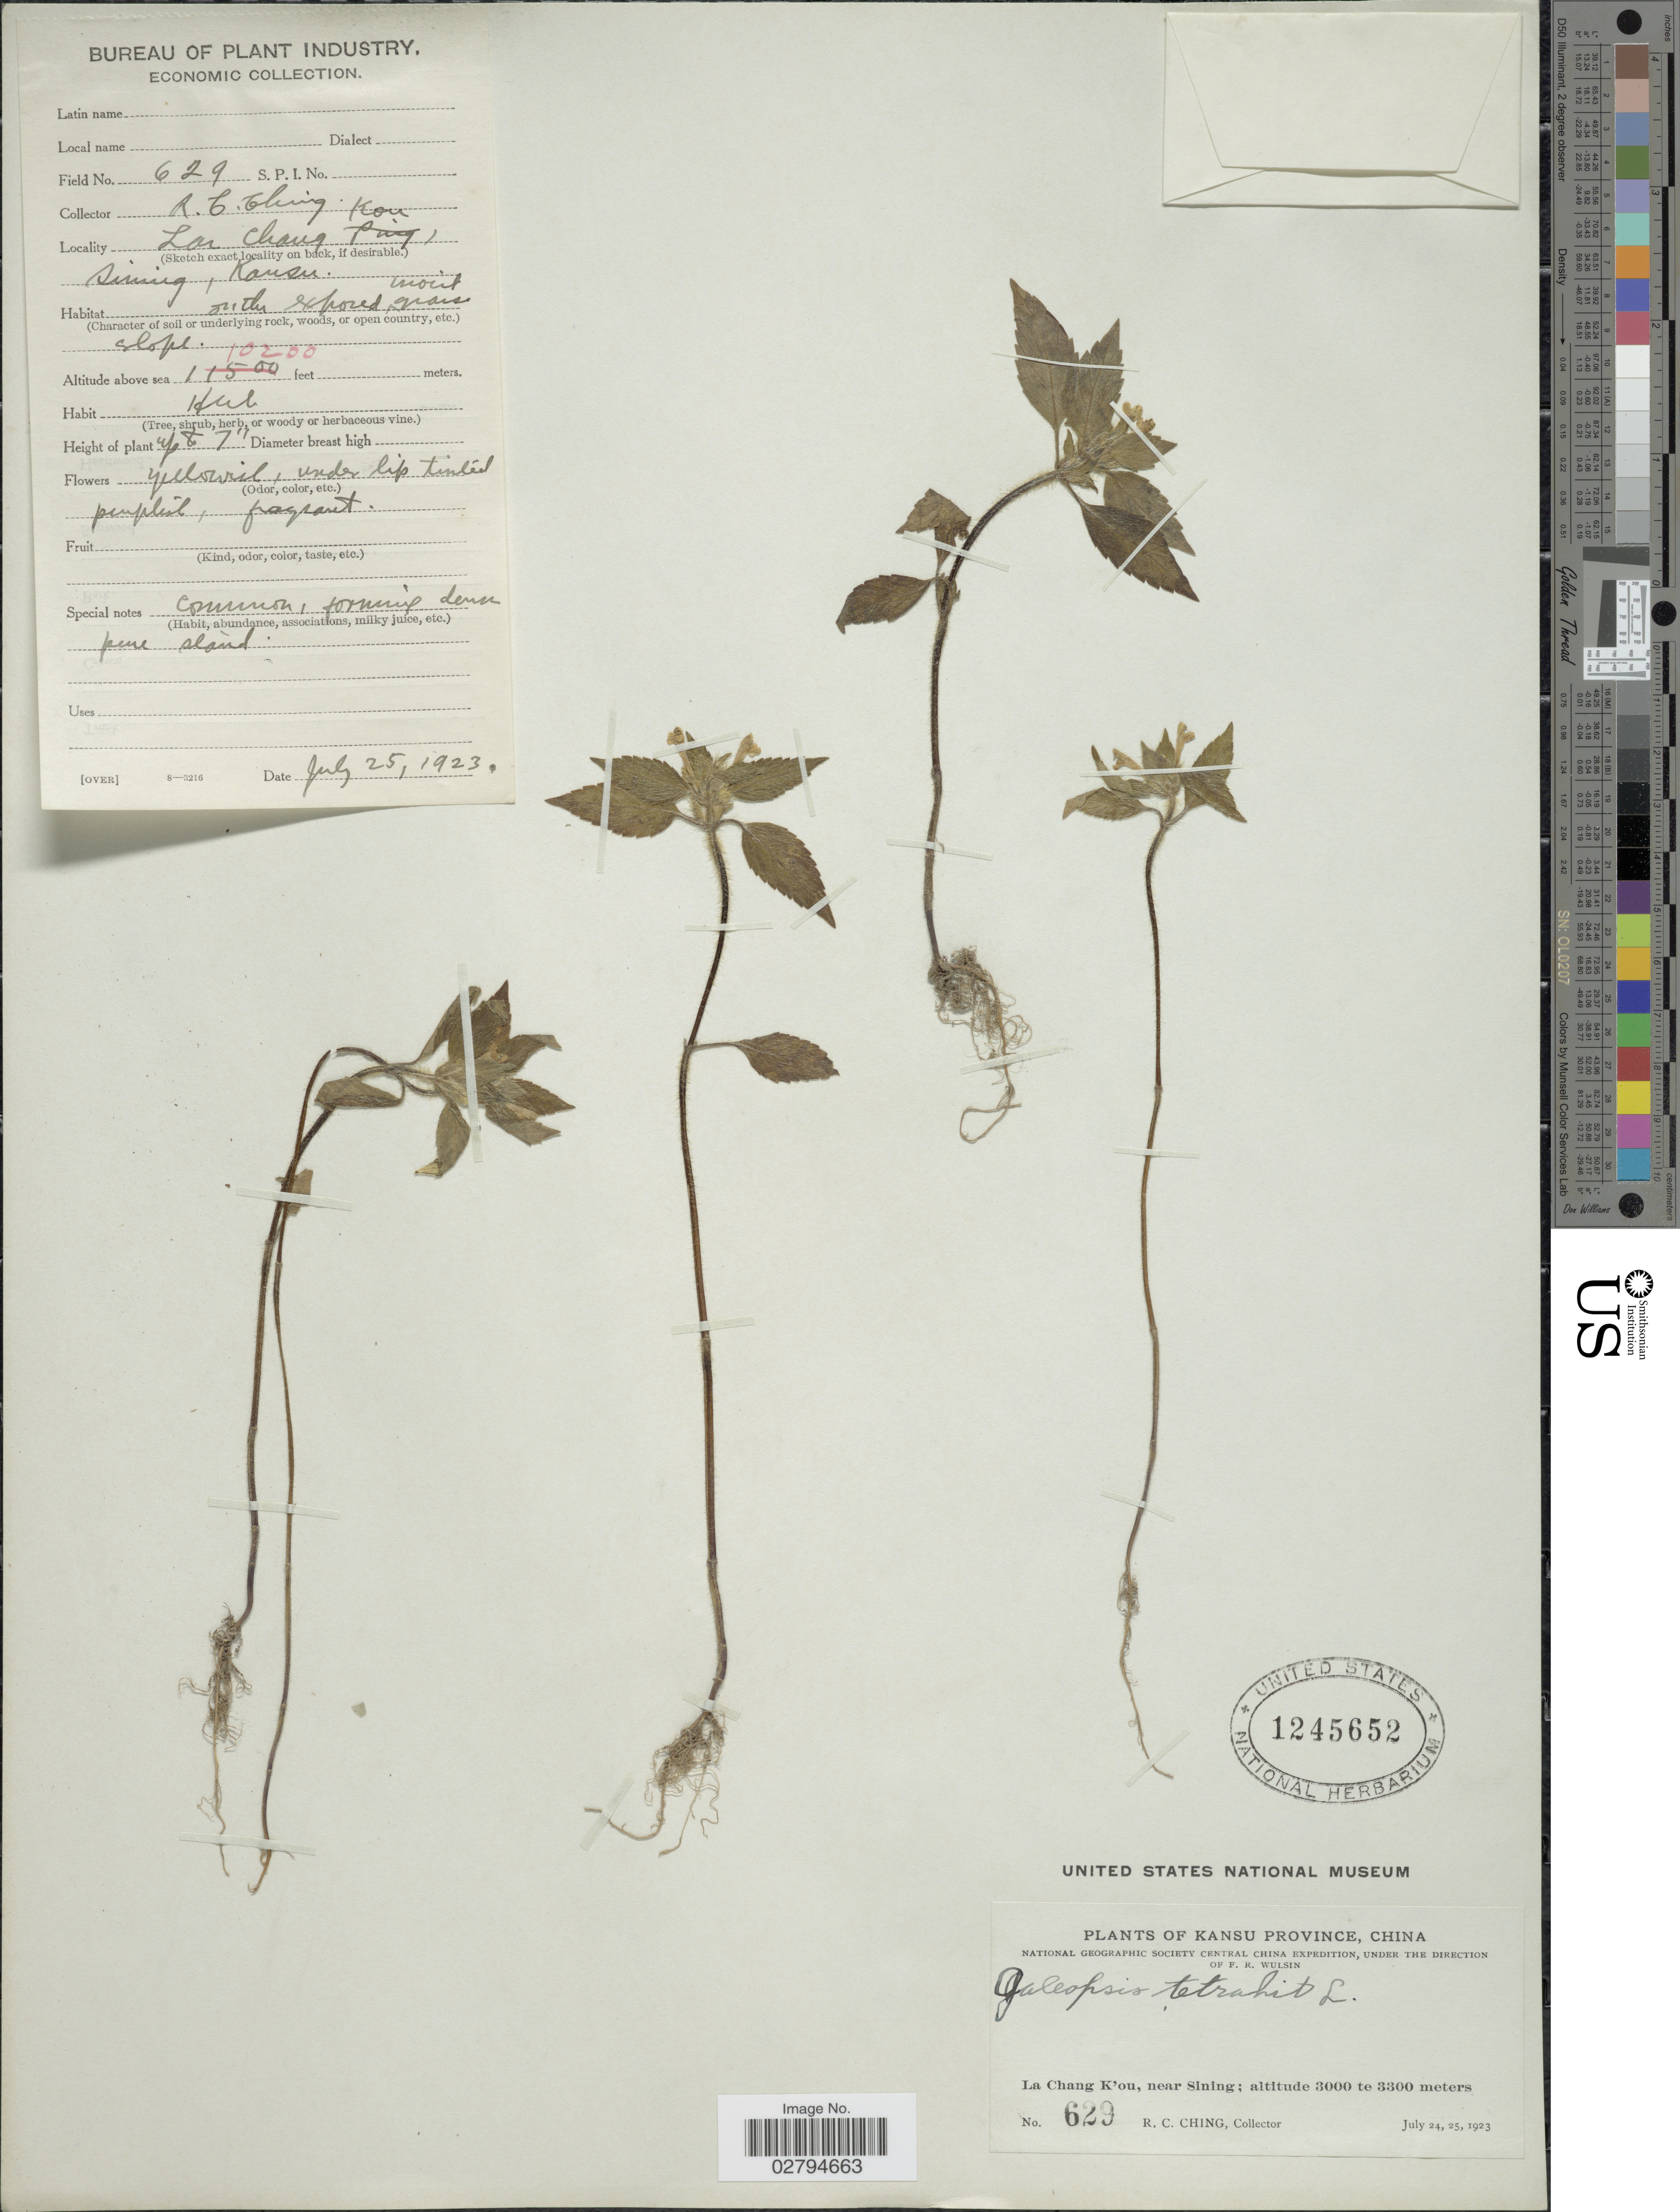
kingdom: Plantae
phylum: Tracheophyta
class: Magnoliopsida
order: Lamiales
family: Lamiaceae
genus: Galeopsis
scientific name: Galeopsis tetrahit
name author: L.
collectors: R. C. Ching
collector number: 629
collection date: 1923-07-24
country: China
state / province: Gansu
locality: Kansu Province. La Chang K'ou, near Sining.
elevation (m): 3109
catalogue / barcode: US 1245652